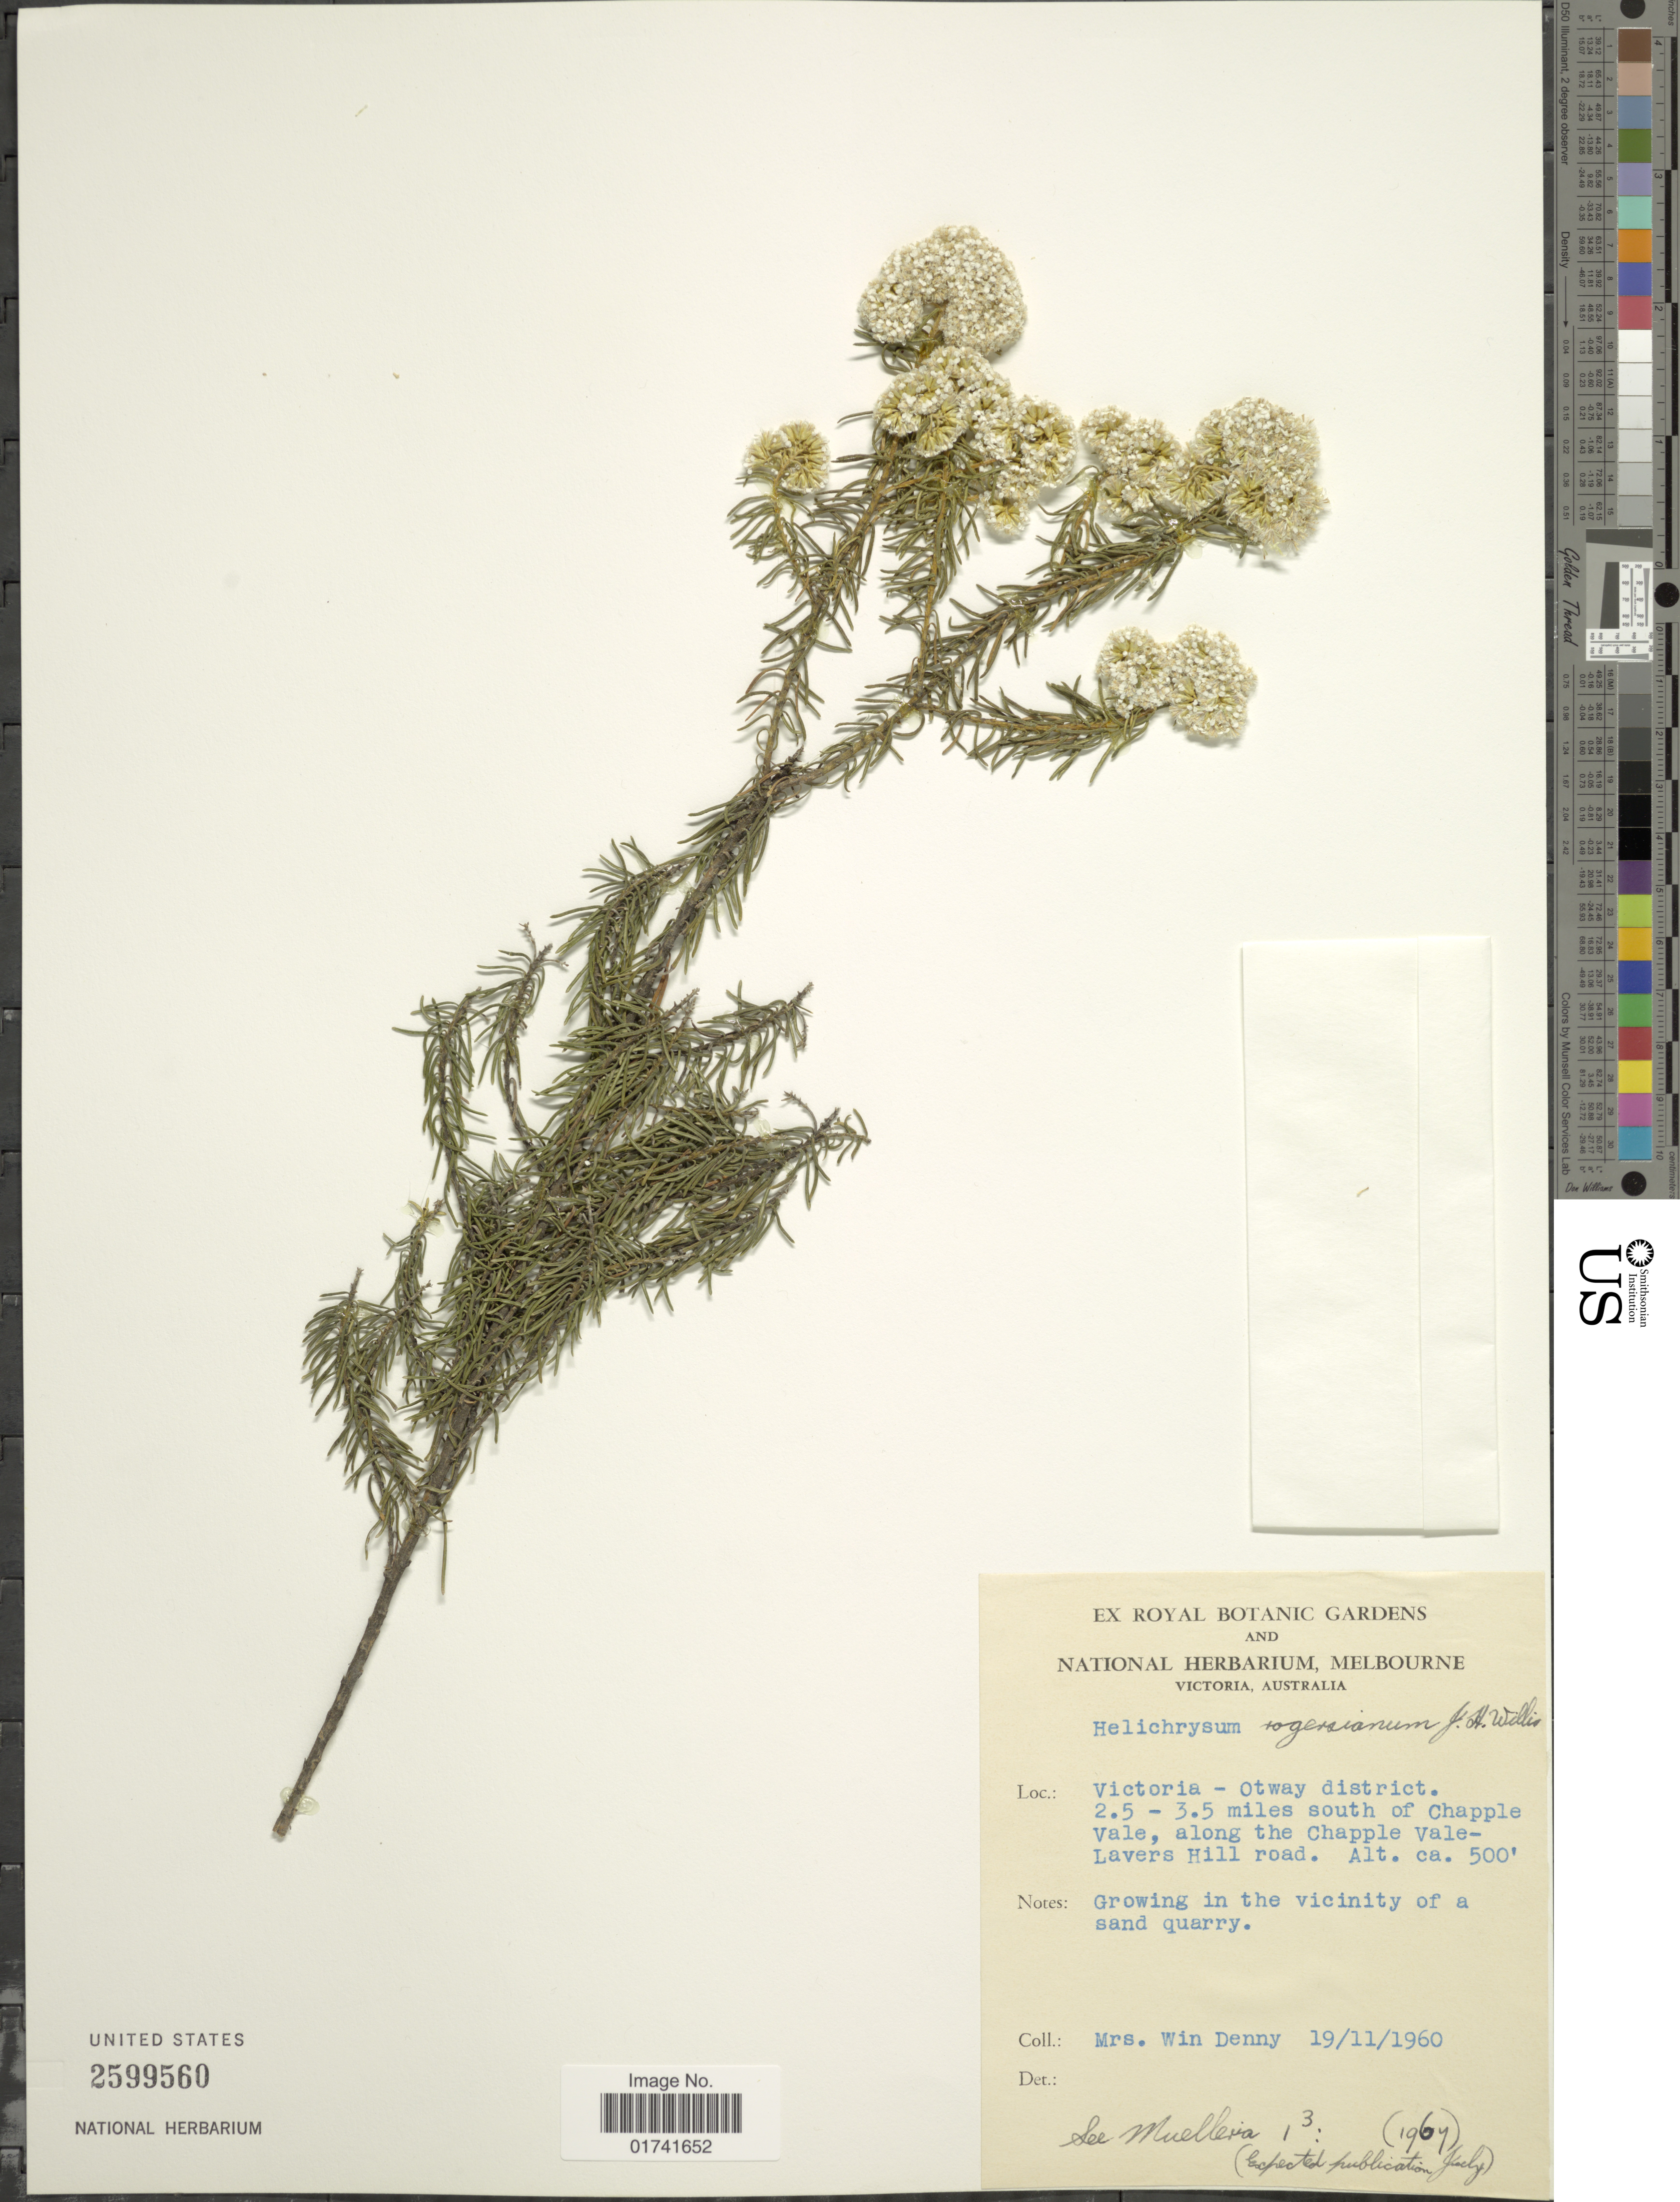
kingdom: Plantae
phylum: Tracheophyta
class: Magnoliopsida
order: Asterales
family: Asteraceae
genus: Ozothamnus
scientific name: Ozothamnus rogersianum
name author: (J.H. Willis) Anderb.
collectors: W. Denny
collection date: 1960-11-19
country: Australia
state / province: Victoria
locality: Victoria-Otway district, 2.5-3.5 miles south of Chapple Vale, along the Chapple Vale-Lavers Hill road, in the vicinity of a sand quarry.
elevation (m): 152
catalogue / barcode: US 2599560